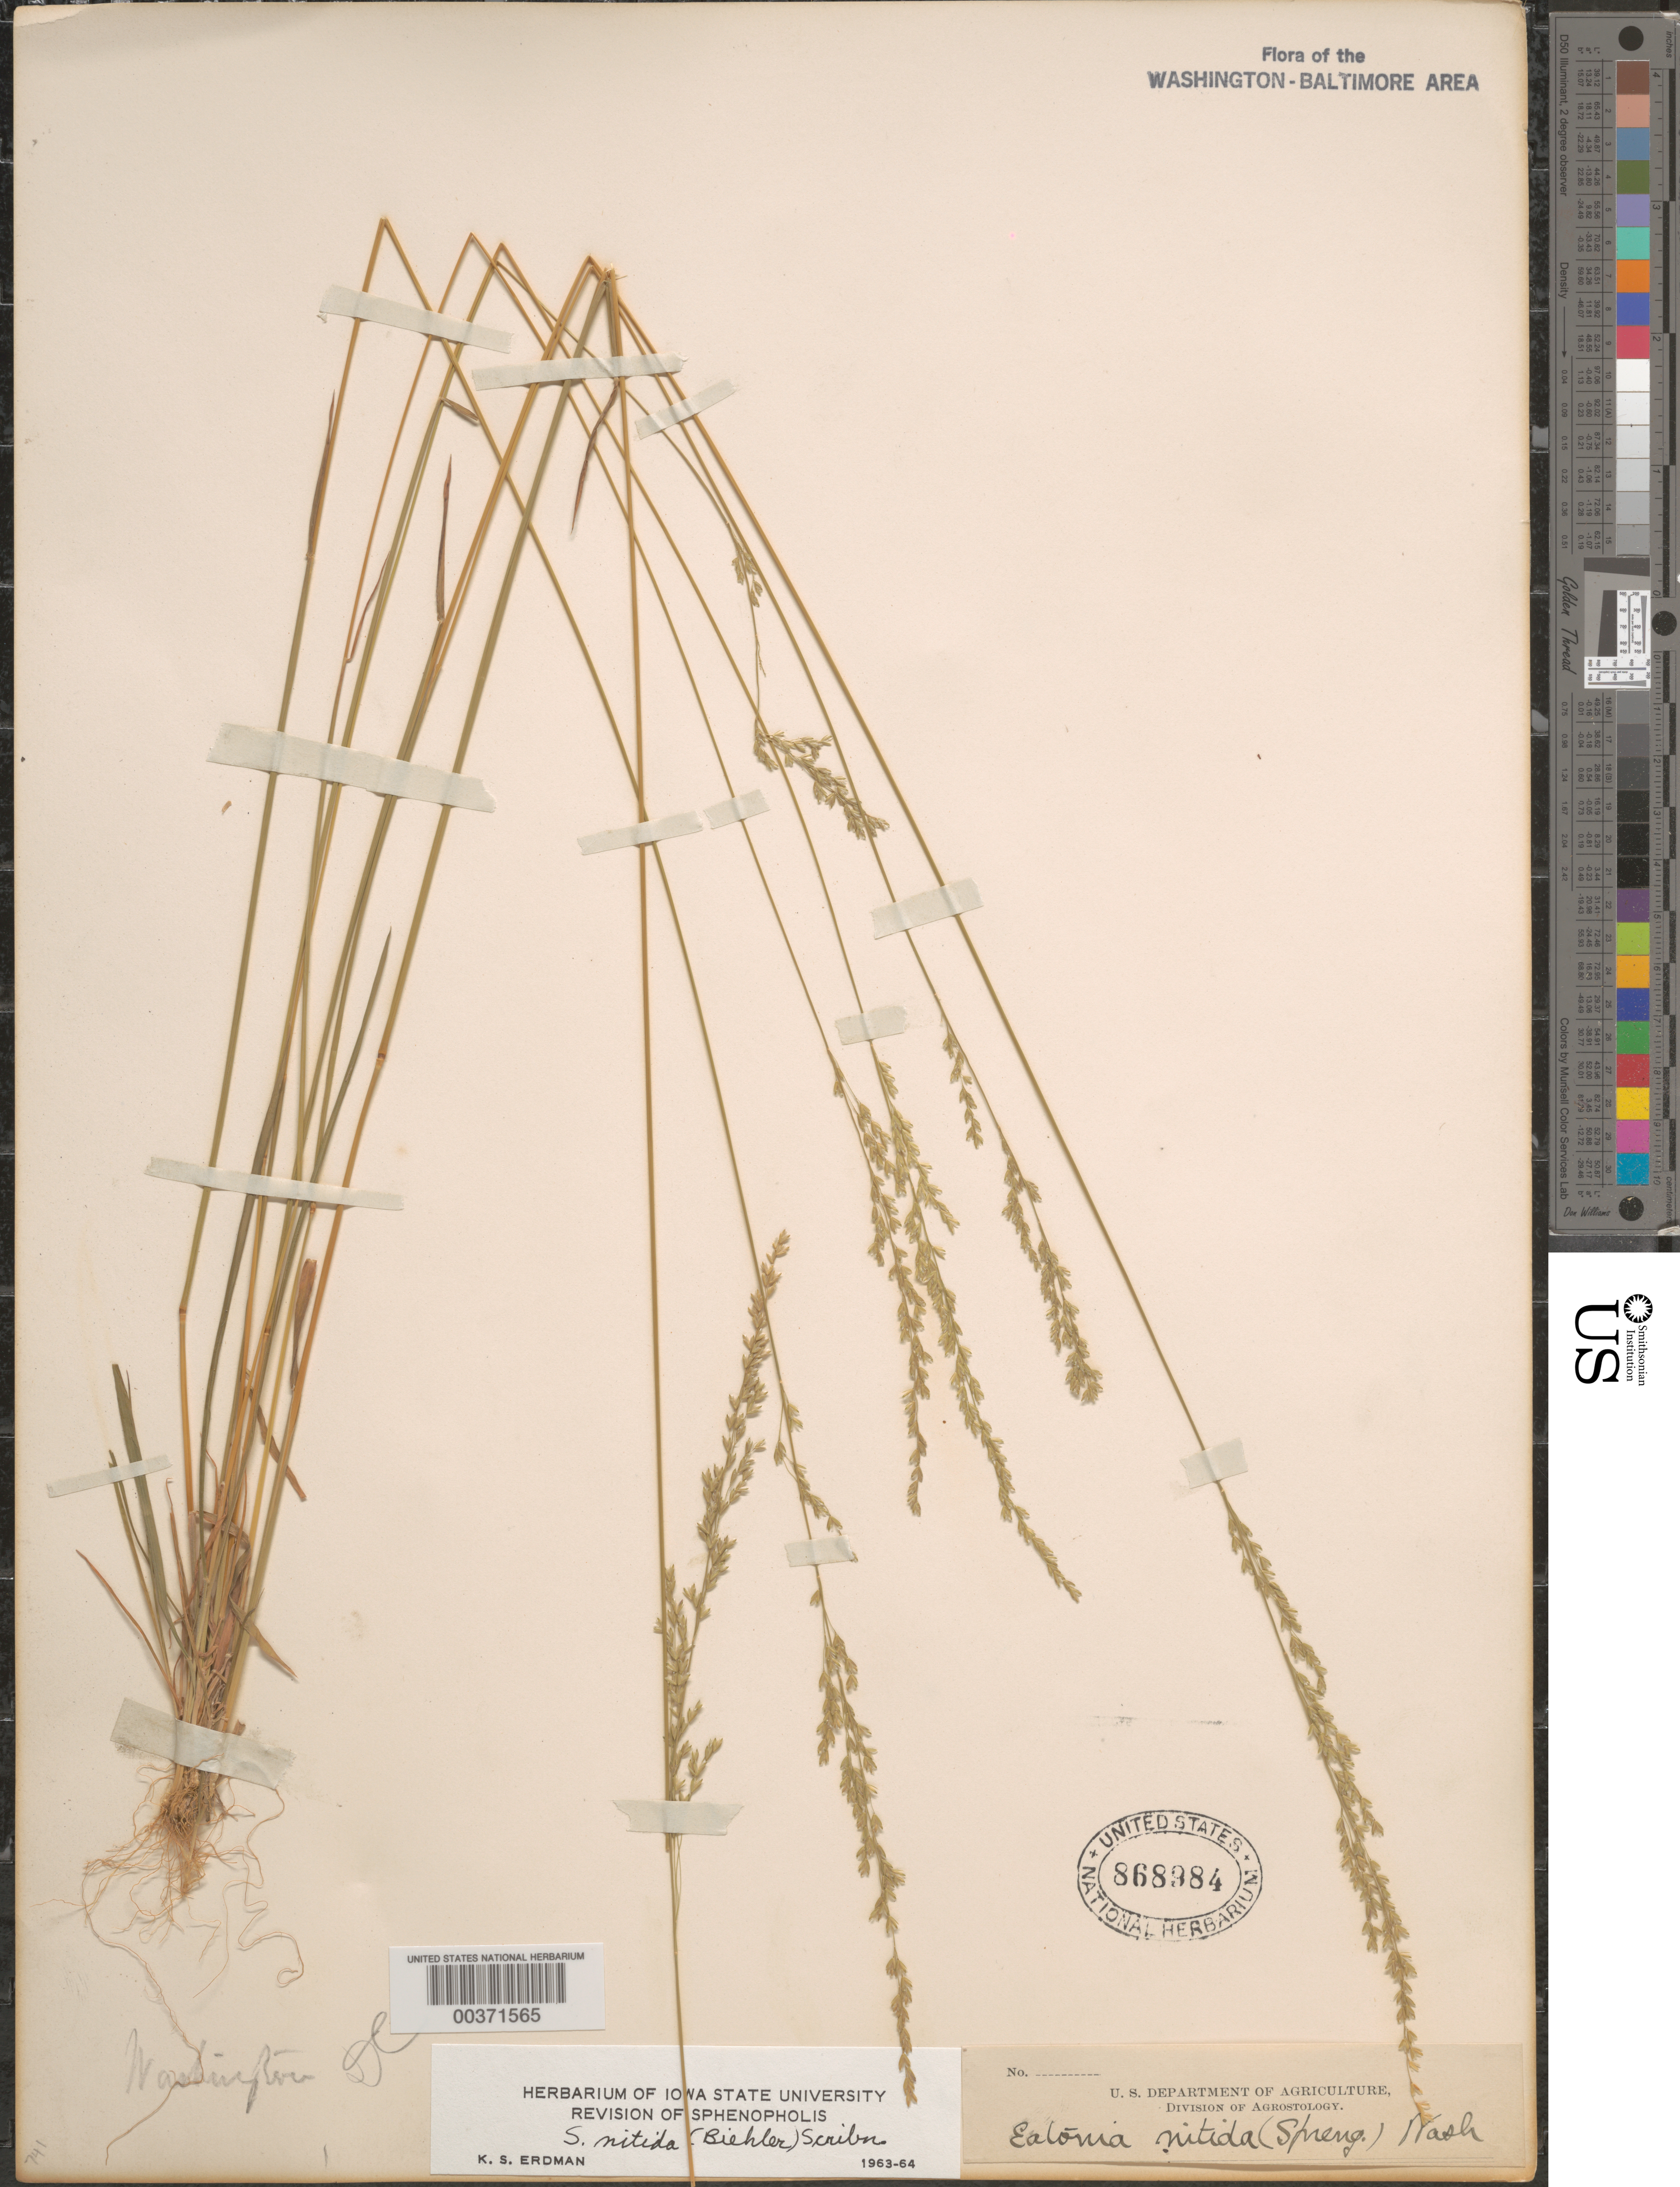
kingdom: Plantae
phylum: Tracheophyta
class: Liliopsida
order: Poales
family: Poaceae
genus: Sphenopholis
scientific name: Sphenopholis nitida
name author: (Biehler) Scribn.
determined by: Erdman, K. S.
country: United States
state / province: District of Columbia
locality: Washington DC and vicinity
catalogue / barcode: US 868984